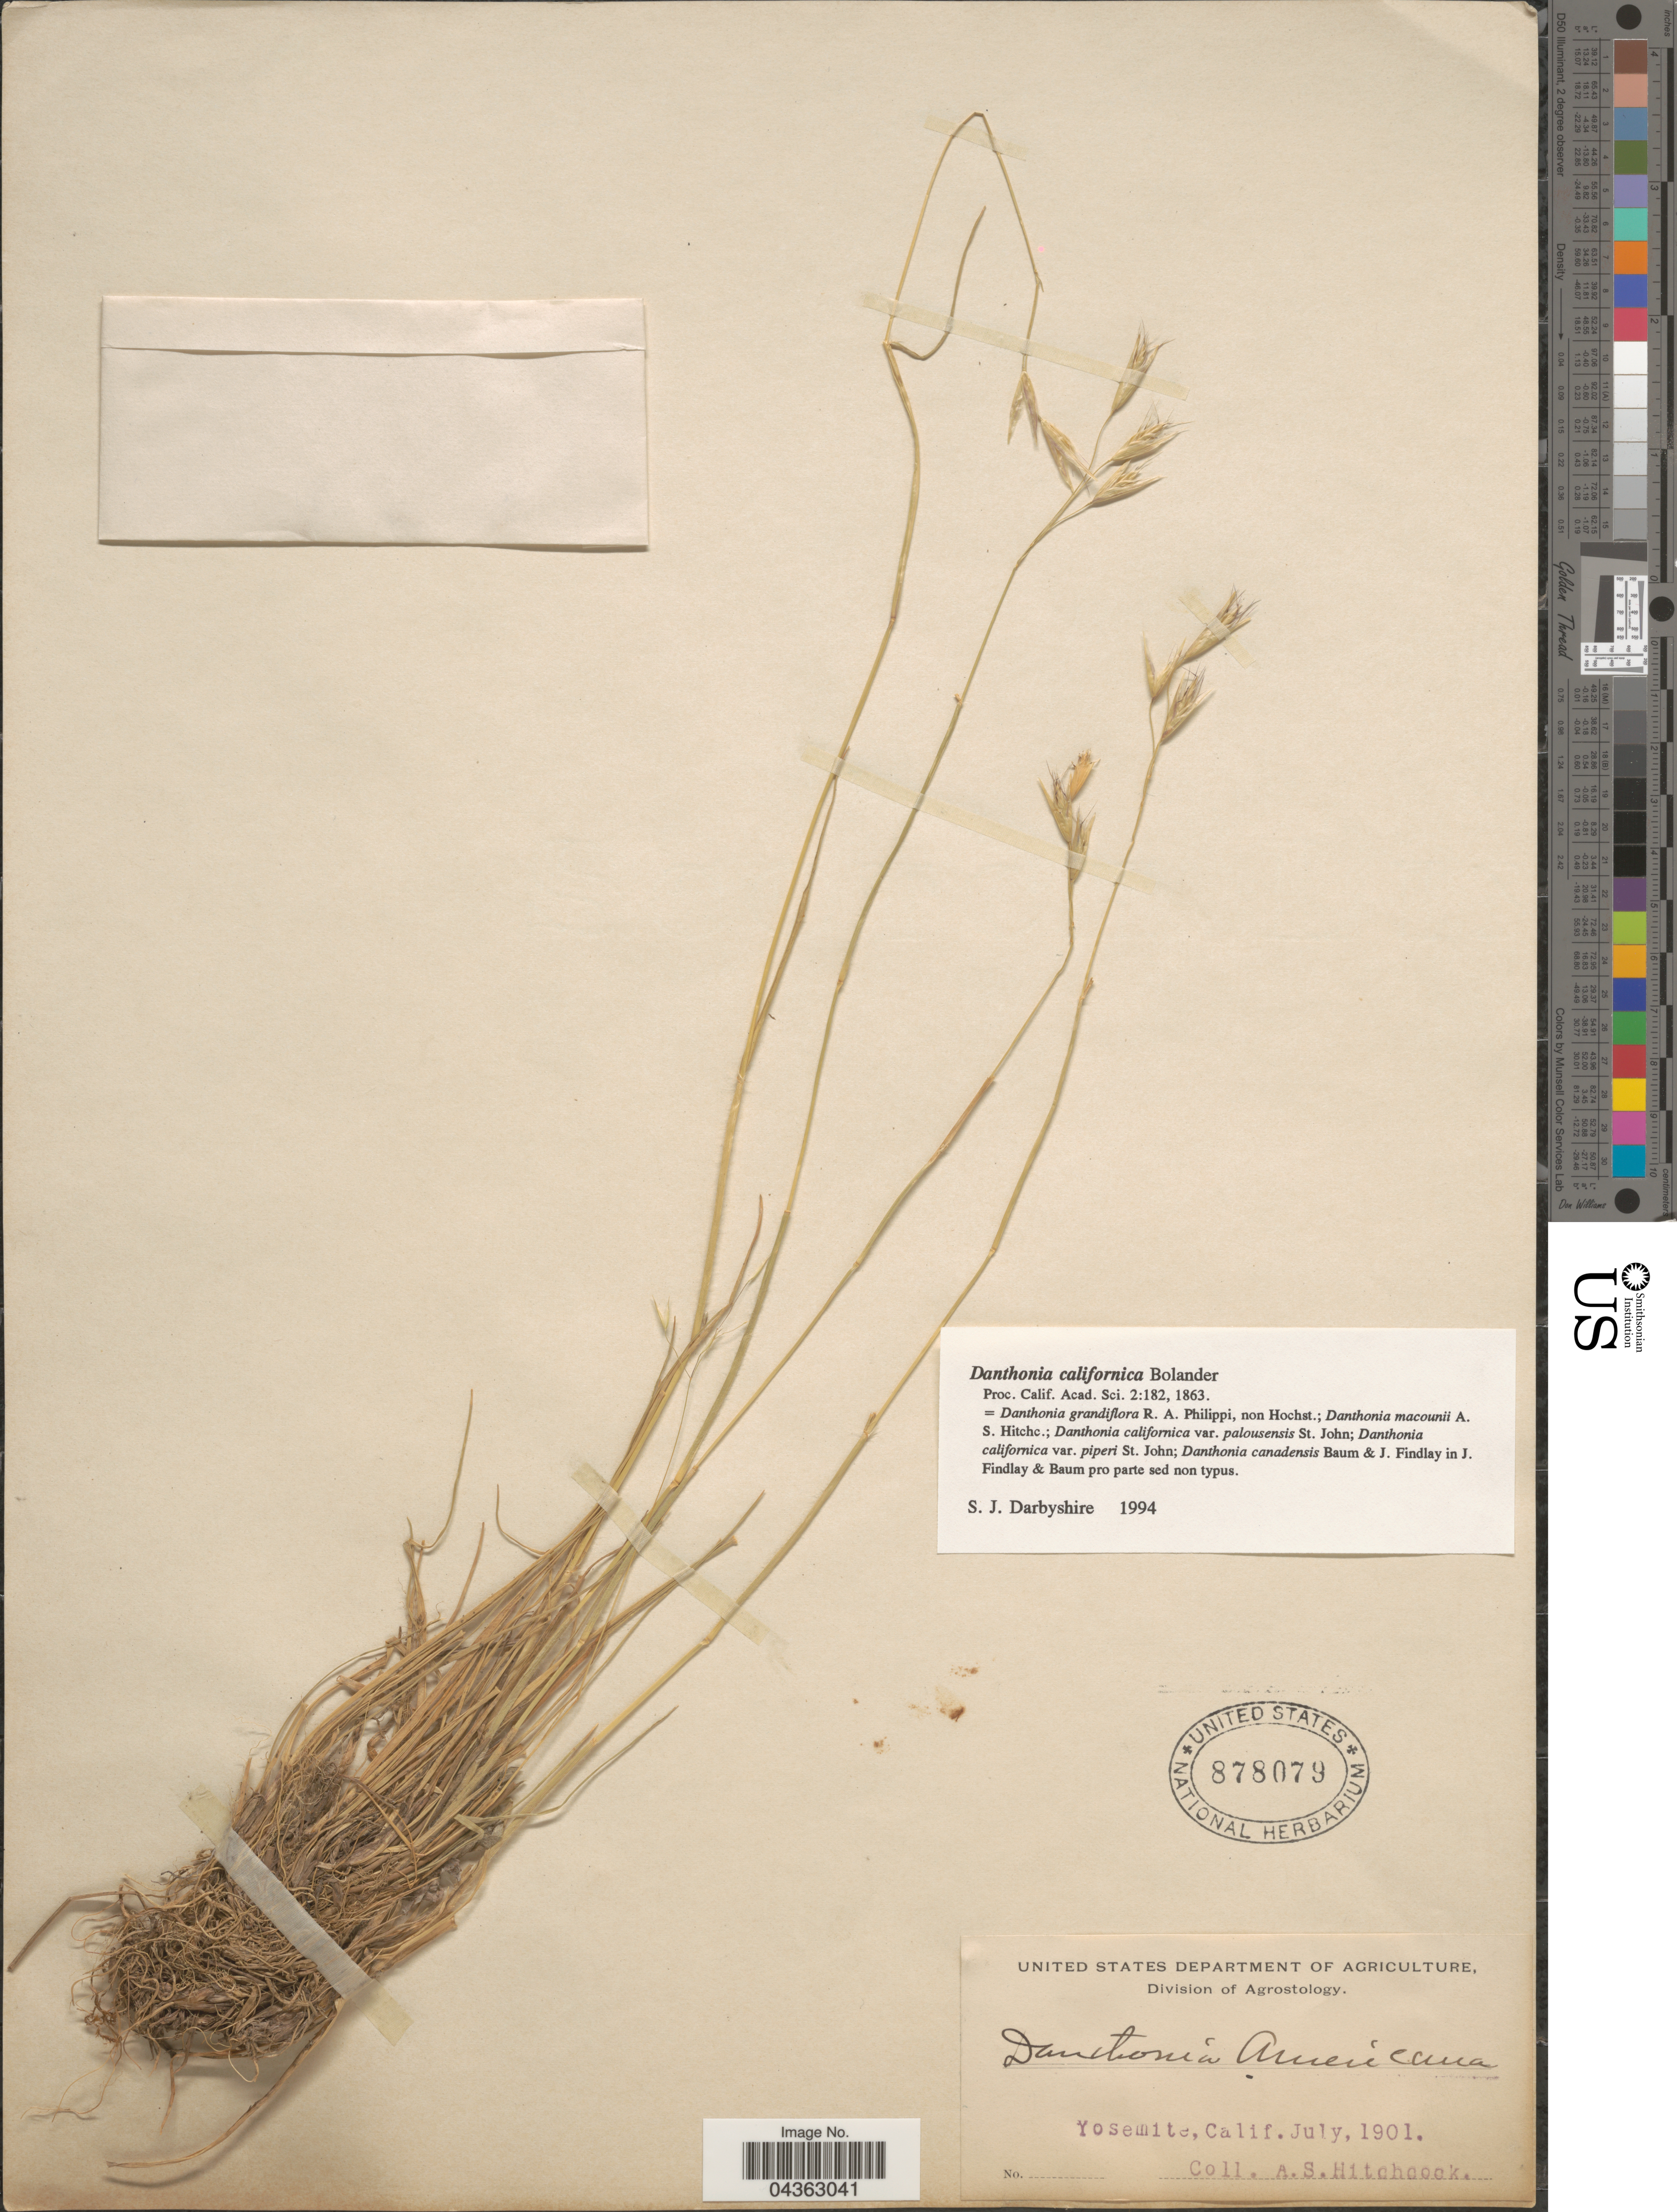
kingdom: Plantae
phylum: Tracheophyta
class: Liliopsida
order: Poales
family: Poaceae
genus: Danthonia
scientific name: Danthonia californica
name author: Bol.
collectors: A. S. Hitchcock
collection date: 1901-07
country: United States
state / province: California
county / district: Mariposa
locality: Yosemite.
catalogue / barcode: US 878079